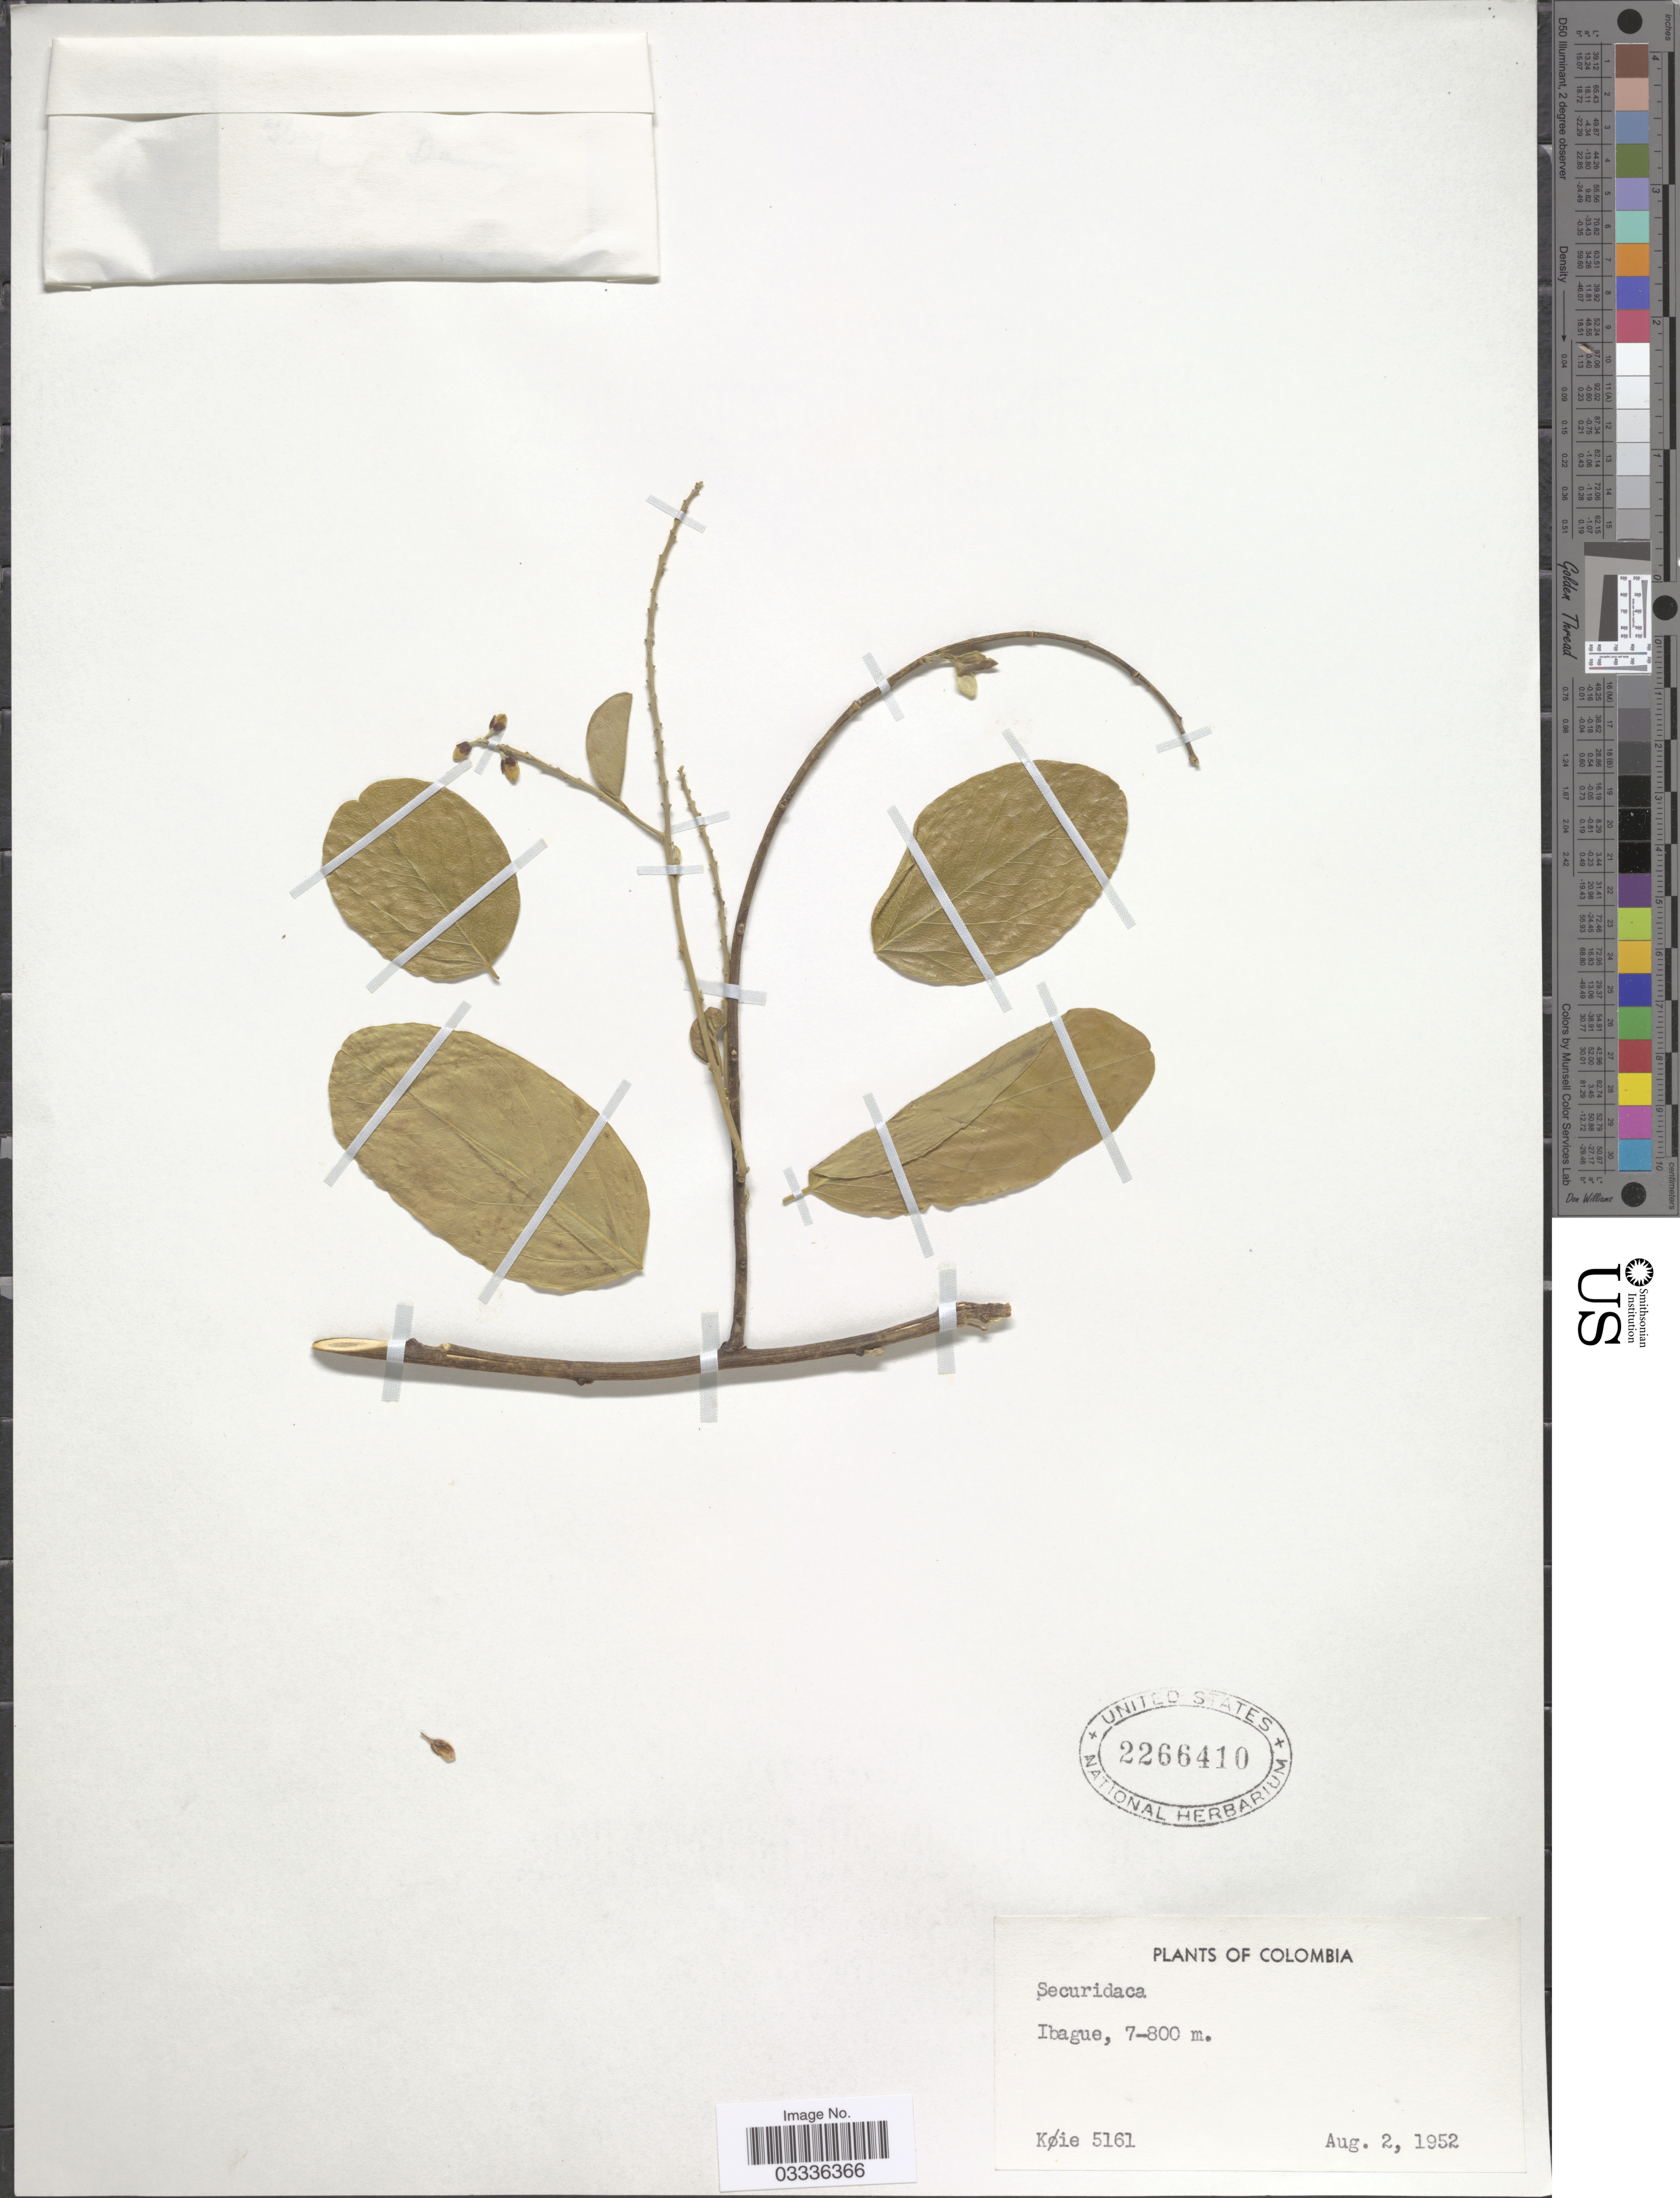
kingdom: Plantae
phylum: Tracheophyta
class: Magnoliopsida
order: Fabales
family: Polygalaceae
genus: Securidaca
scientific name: Securidaca coriacea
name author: Bonpl. ex Steud.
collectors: M. Köie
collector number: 5161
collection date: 1952-08-02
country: Colombia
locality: Ibague.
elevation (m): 700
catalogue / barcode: US 2266410